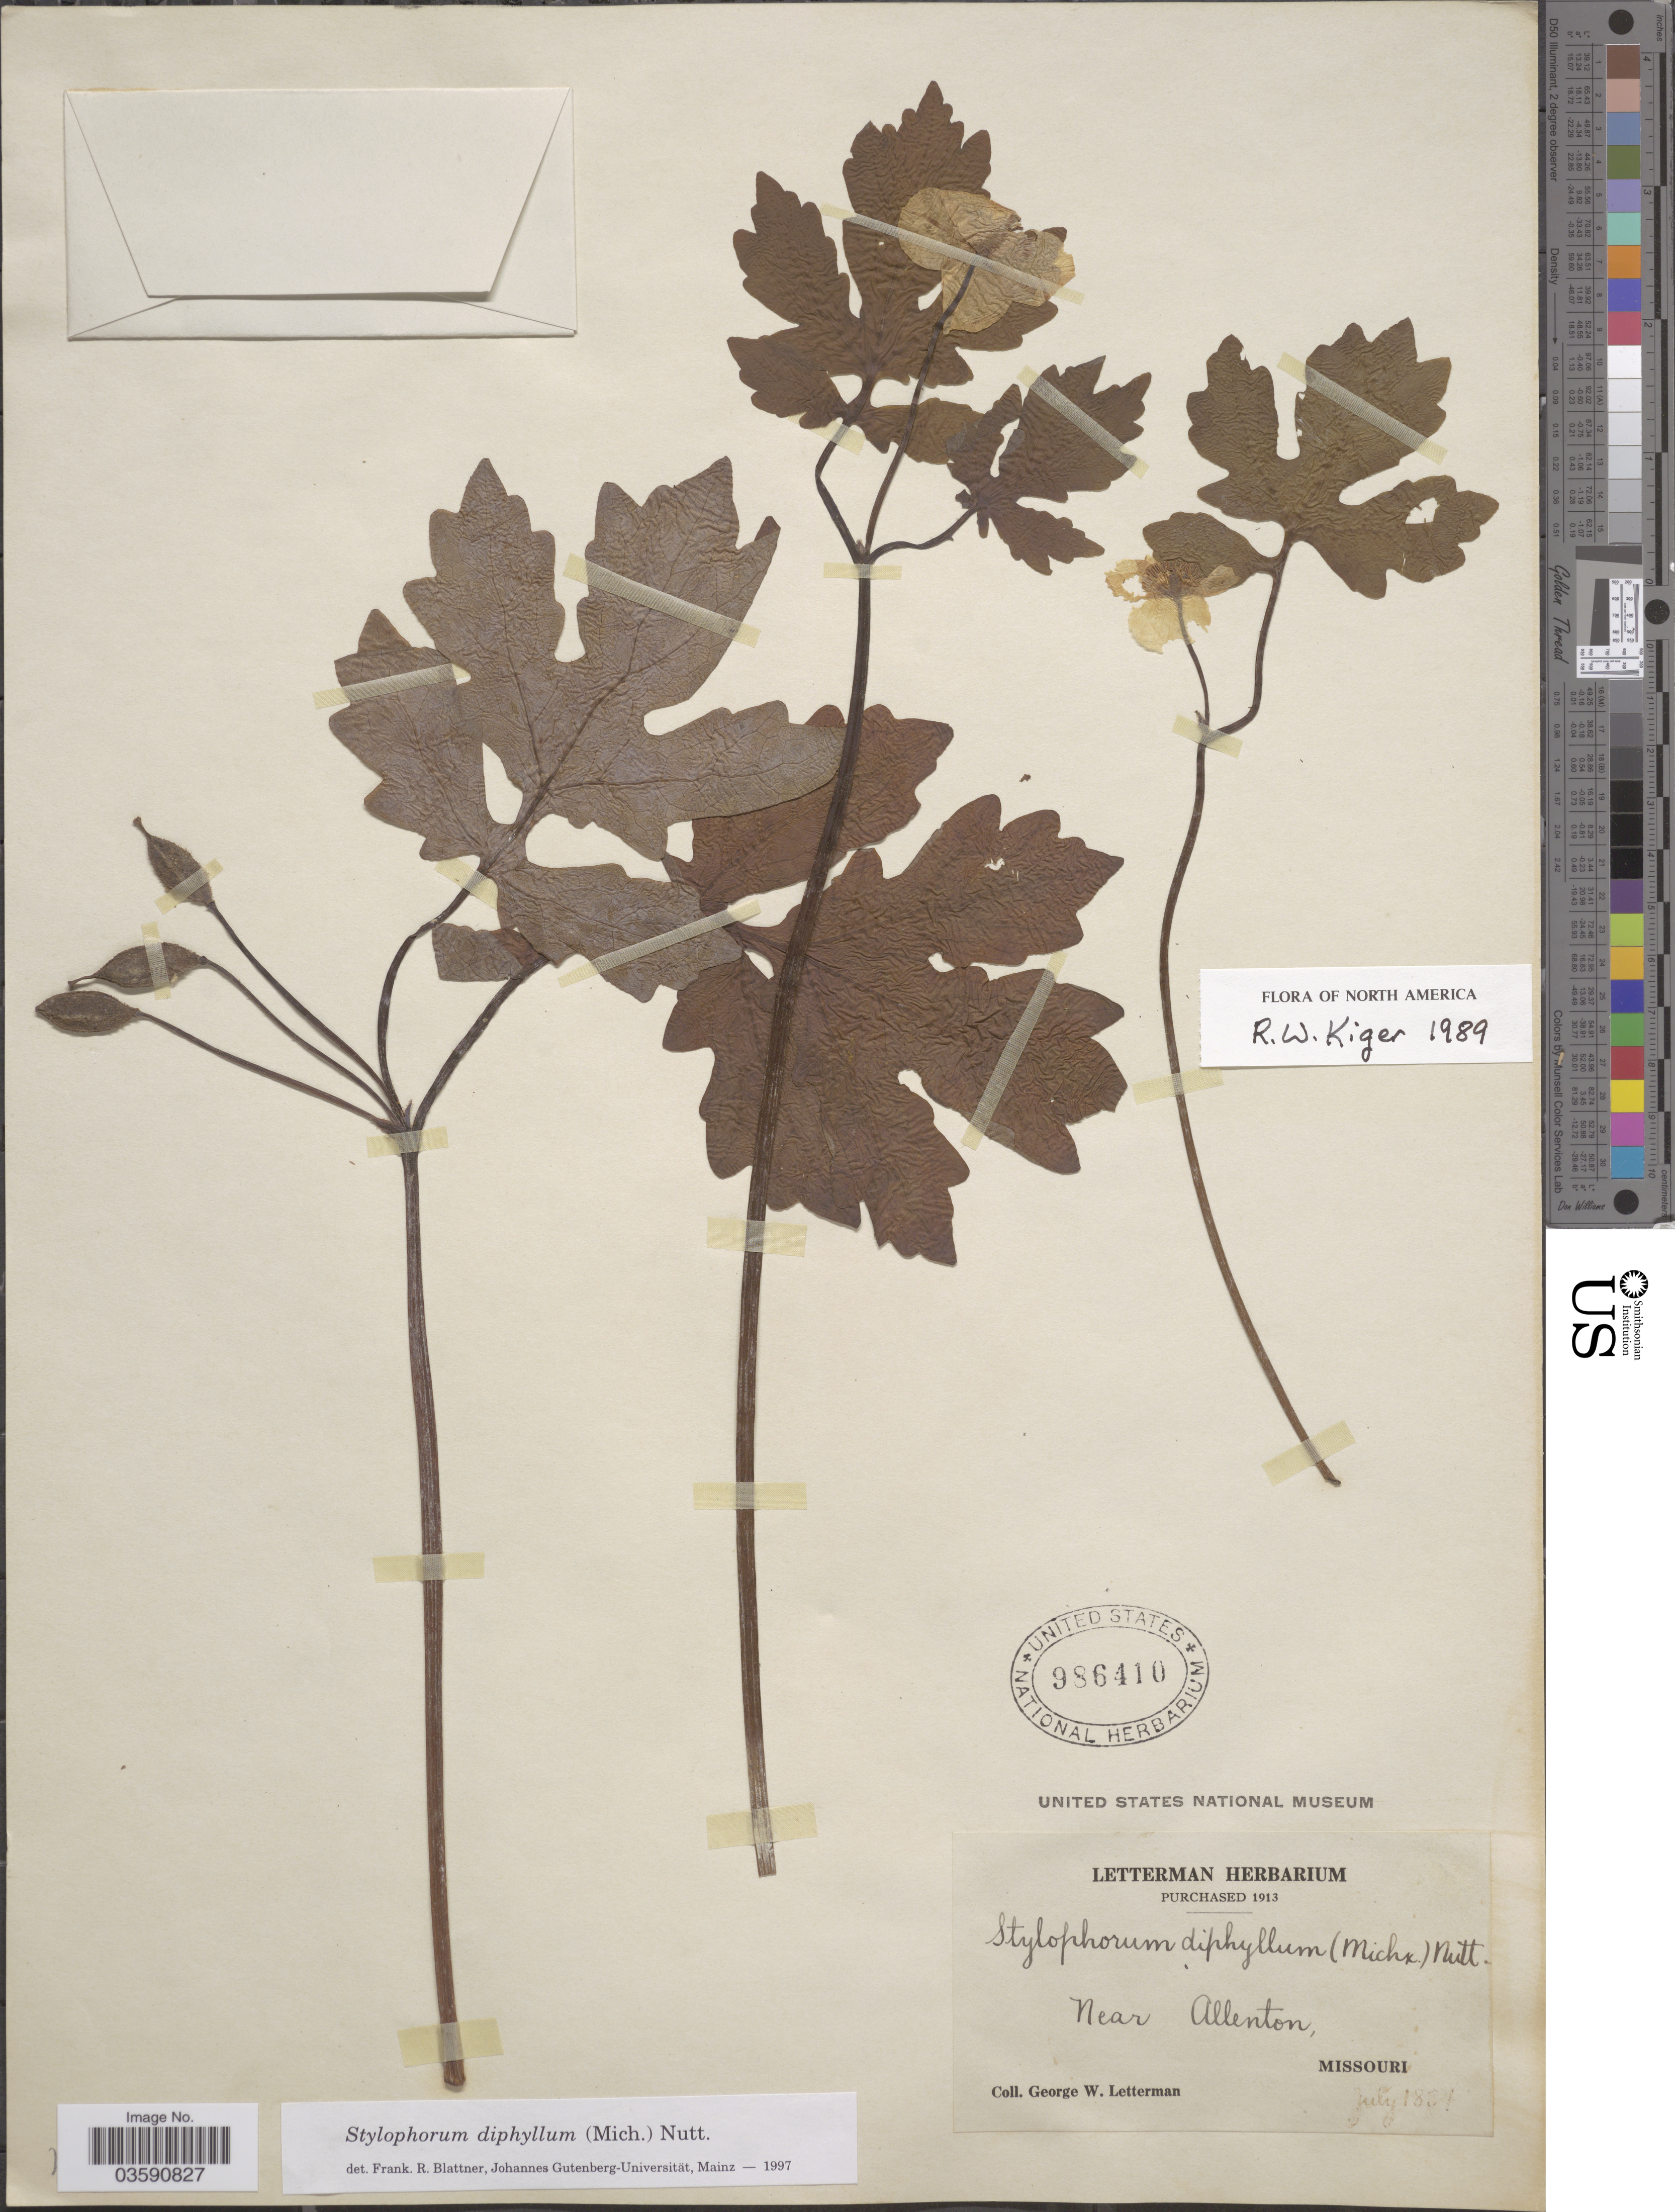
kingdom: Plantae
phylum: Tracheophyta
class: Magnoliopsida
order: Ranunculales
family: Papaveraceae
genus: Stylophorum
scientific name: Stylophorum diphyllum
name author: (Michx.) Nutt.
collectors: G. W. Letterman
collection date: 1827-07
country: United States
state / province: Missouri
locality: Near Allenton.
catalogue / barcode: US 986410